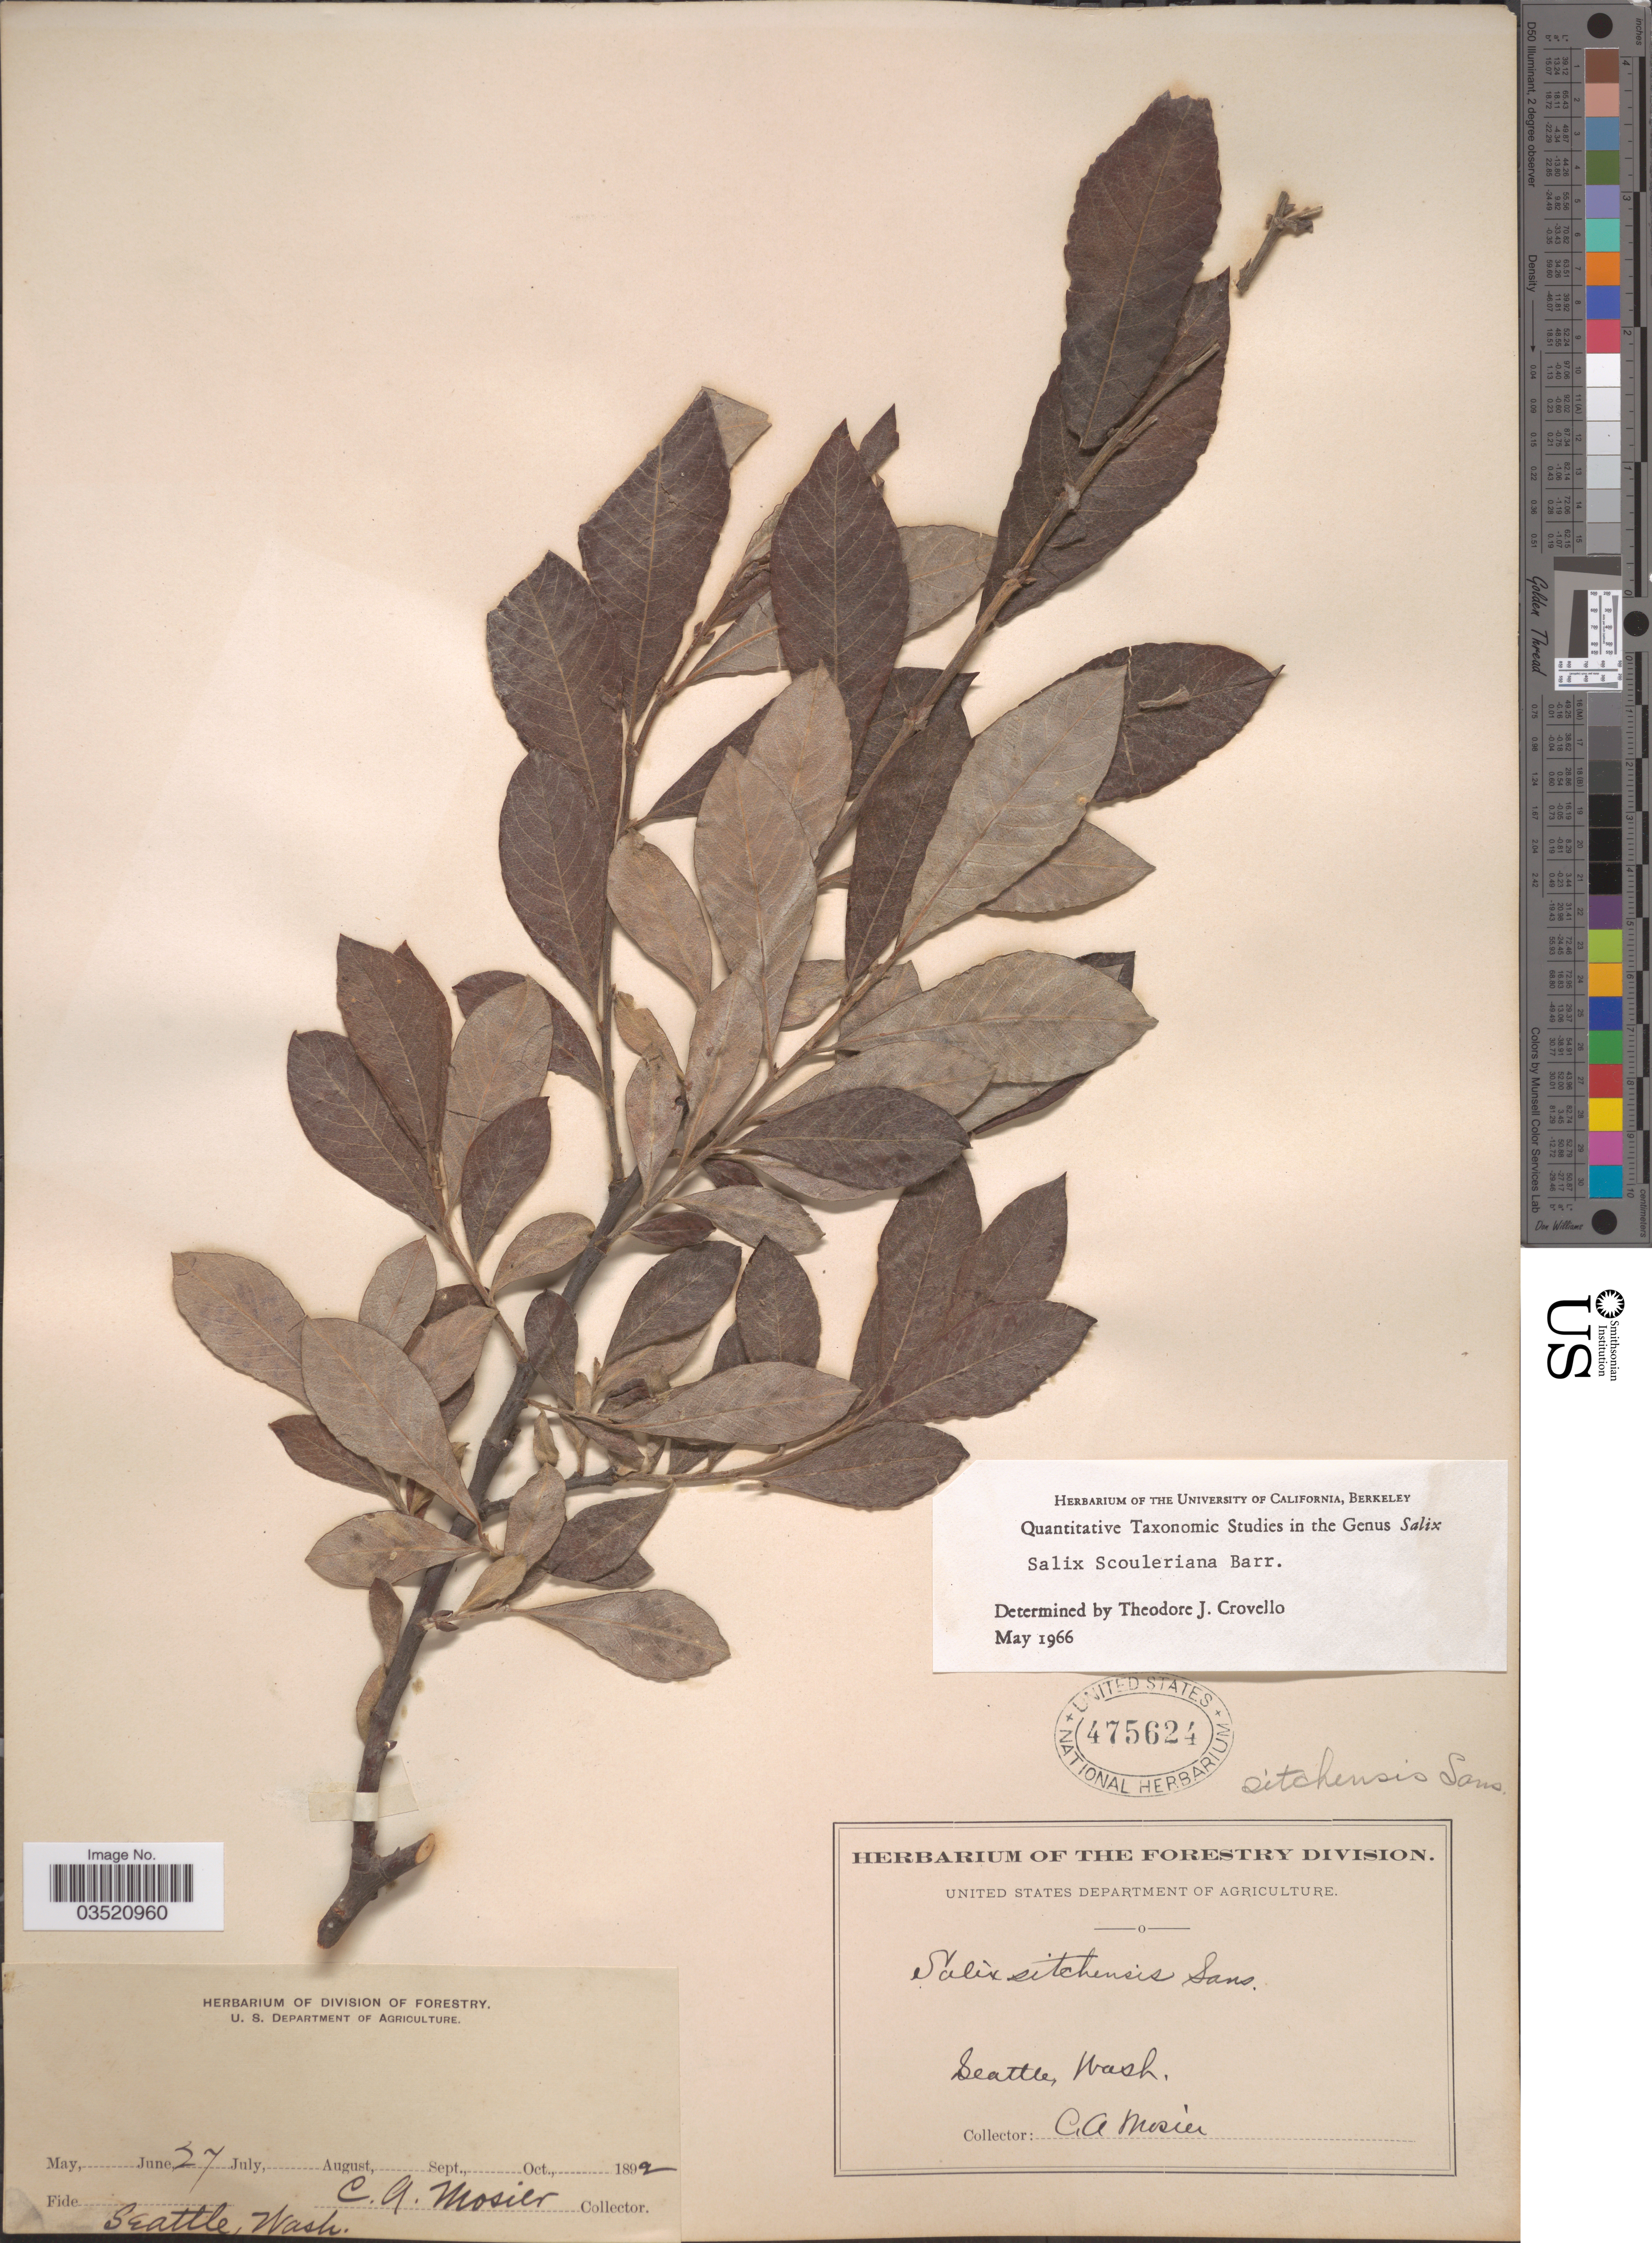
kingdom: Plantae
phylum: Tracheophyta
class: Magnoliopsida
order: Malpighiales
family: Salicaceae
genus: Salix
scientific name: Salix scouleriana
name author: Barratt ex Hook.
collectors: C. A. Mosier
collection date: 1892-06-27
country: United States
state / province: Washington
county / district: King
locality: Seattle.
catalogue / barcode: US 475624